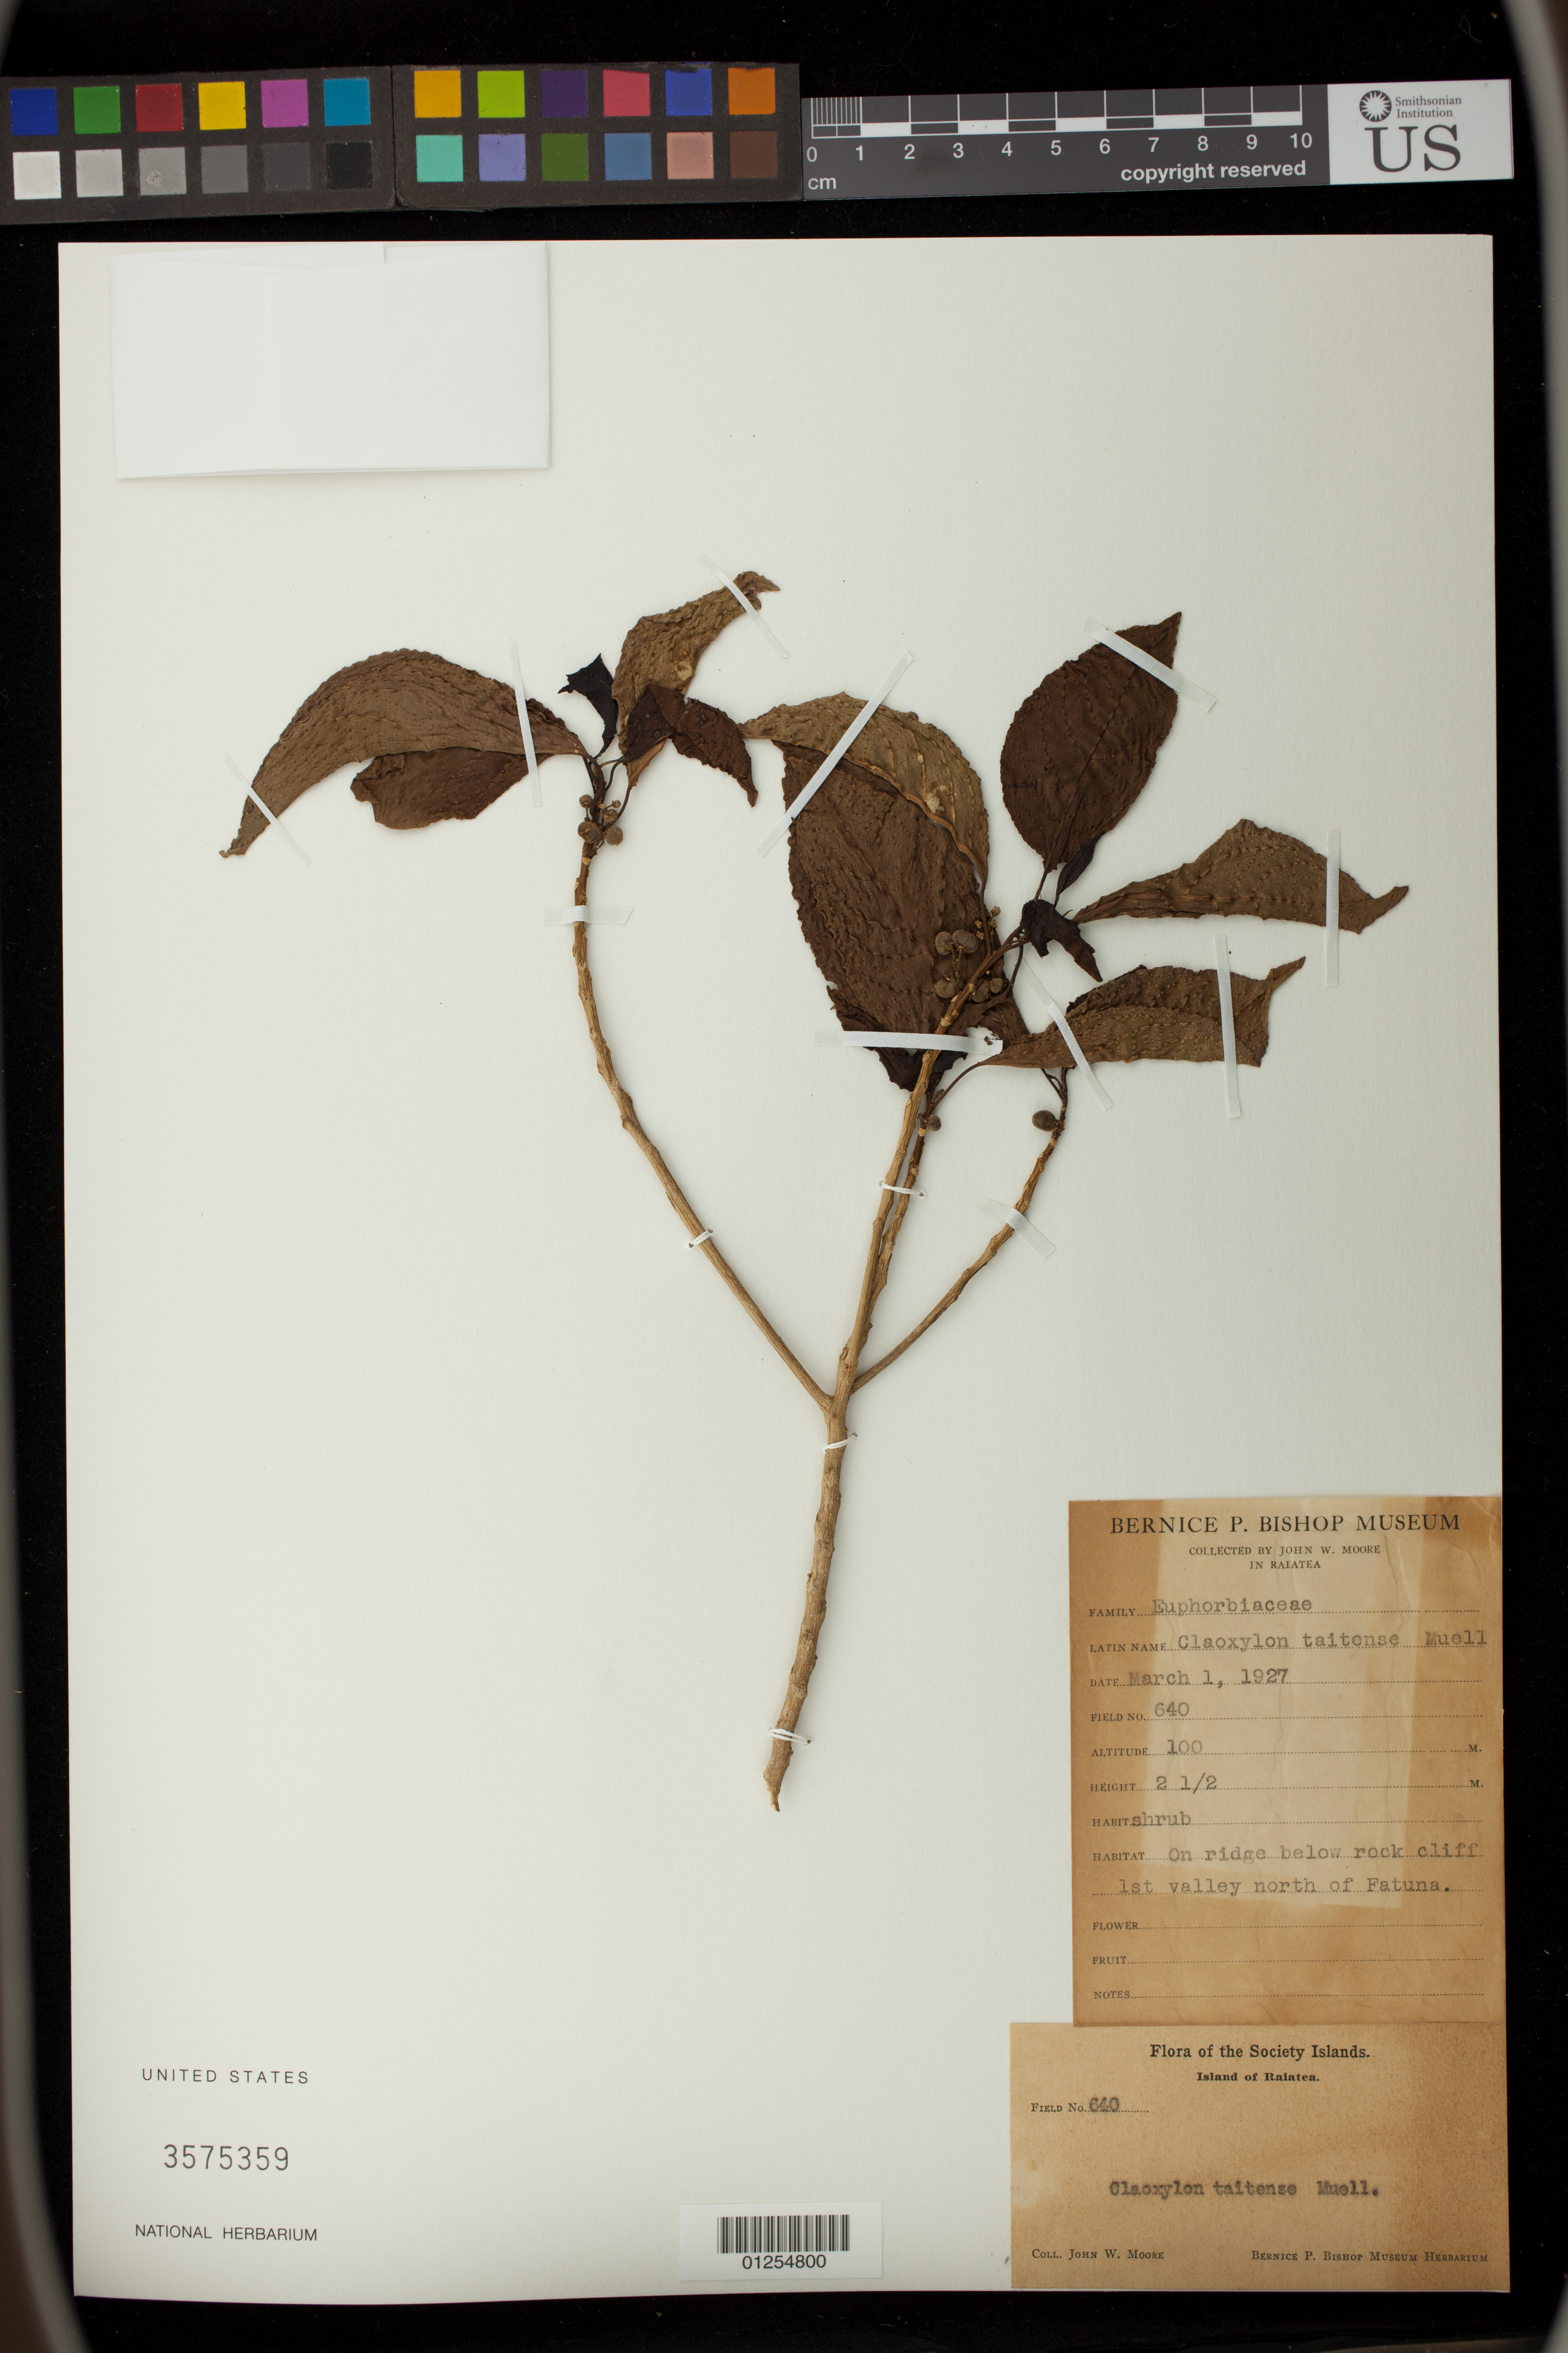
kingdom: Plantae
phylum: Tracheophyta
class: Magnoliopsida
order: Malpighiales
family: Euphorbiaceae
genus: Claoxylon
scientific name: Claoxylon taitense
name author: Müll. Arg.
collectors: J. Moore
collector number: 640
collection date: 1927-03-01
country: French Polynesia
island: Raiatea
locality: Raiatea. 1st valley north of Fatuna.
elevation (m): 100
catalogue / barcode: US 3575359